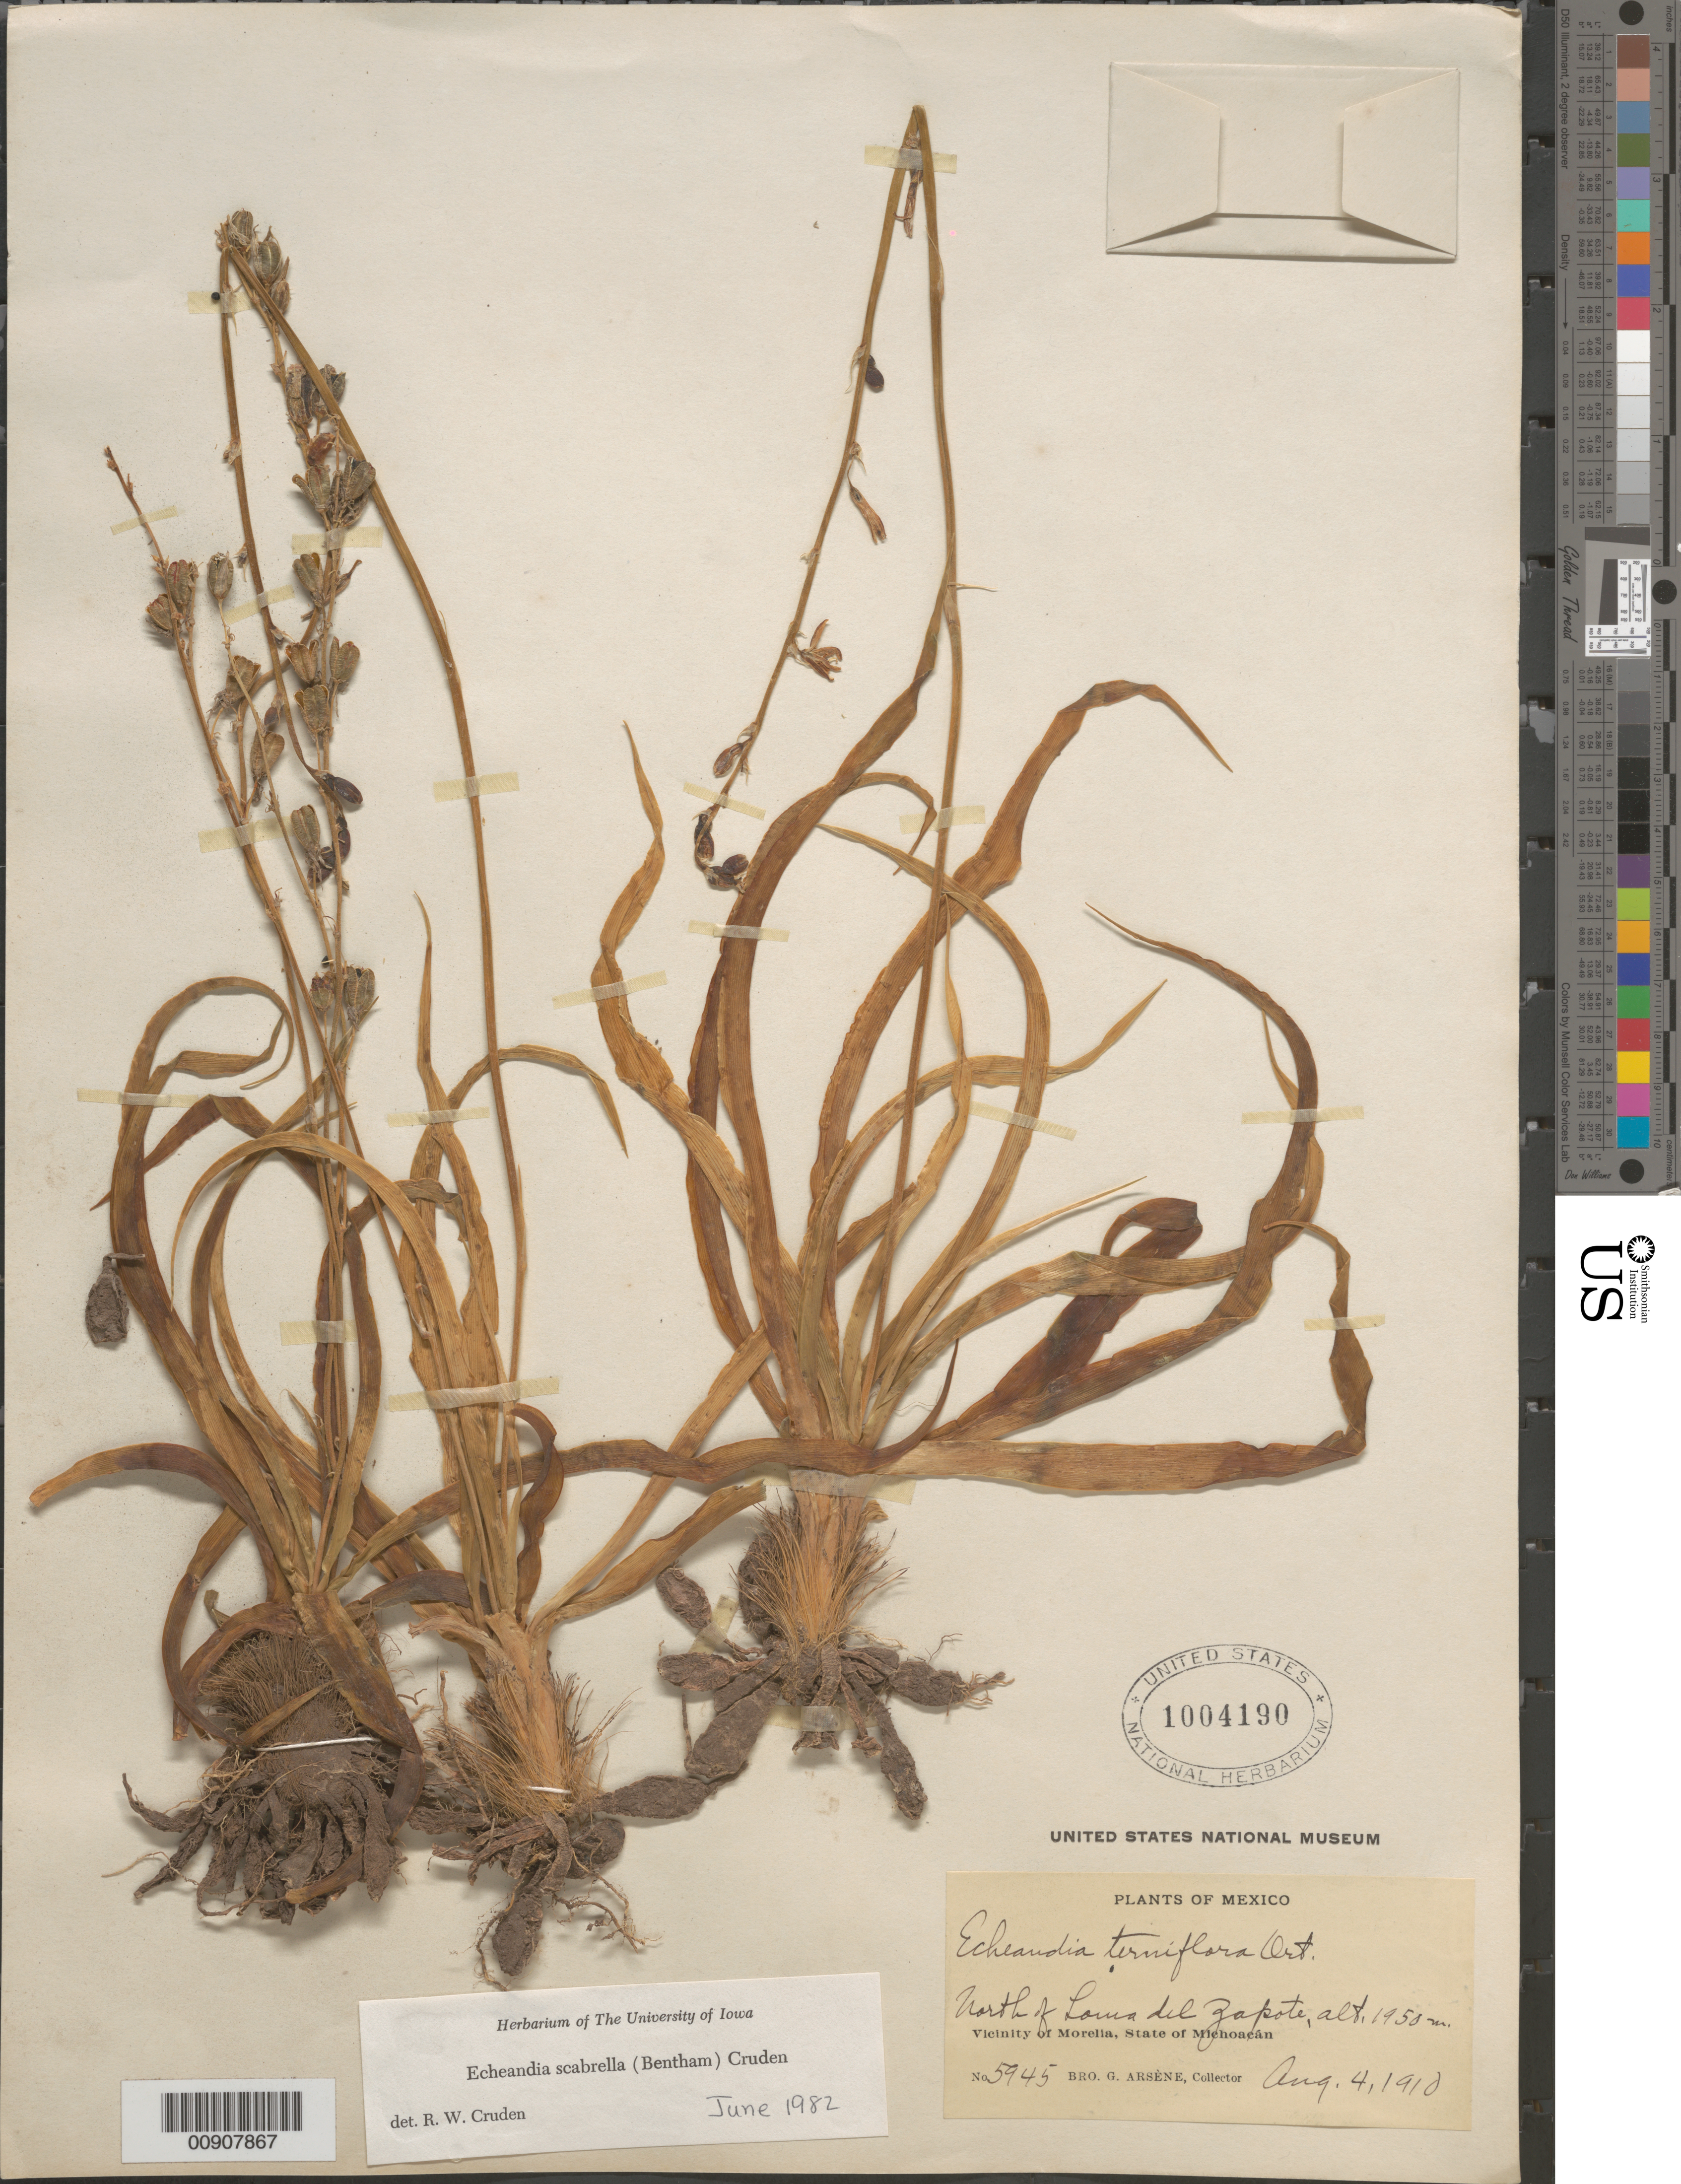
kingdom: Plantae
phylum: Tracheophyta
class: Liliopsida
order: Asparagales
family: Asparagaceae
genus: Echeandia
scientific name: Echeandia scabrella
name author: (Benth.) Cruden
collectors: Bro. G. Arsène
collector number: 5945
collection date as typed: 04 Aug 1910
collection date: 1910-08-04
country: Mexico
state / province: Michoacán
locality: North of Loma del Zapote. Vicinity of Morelia, State of Michoacán.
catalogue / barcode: US 1004190